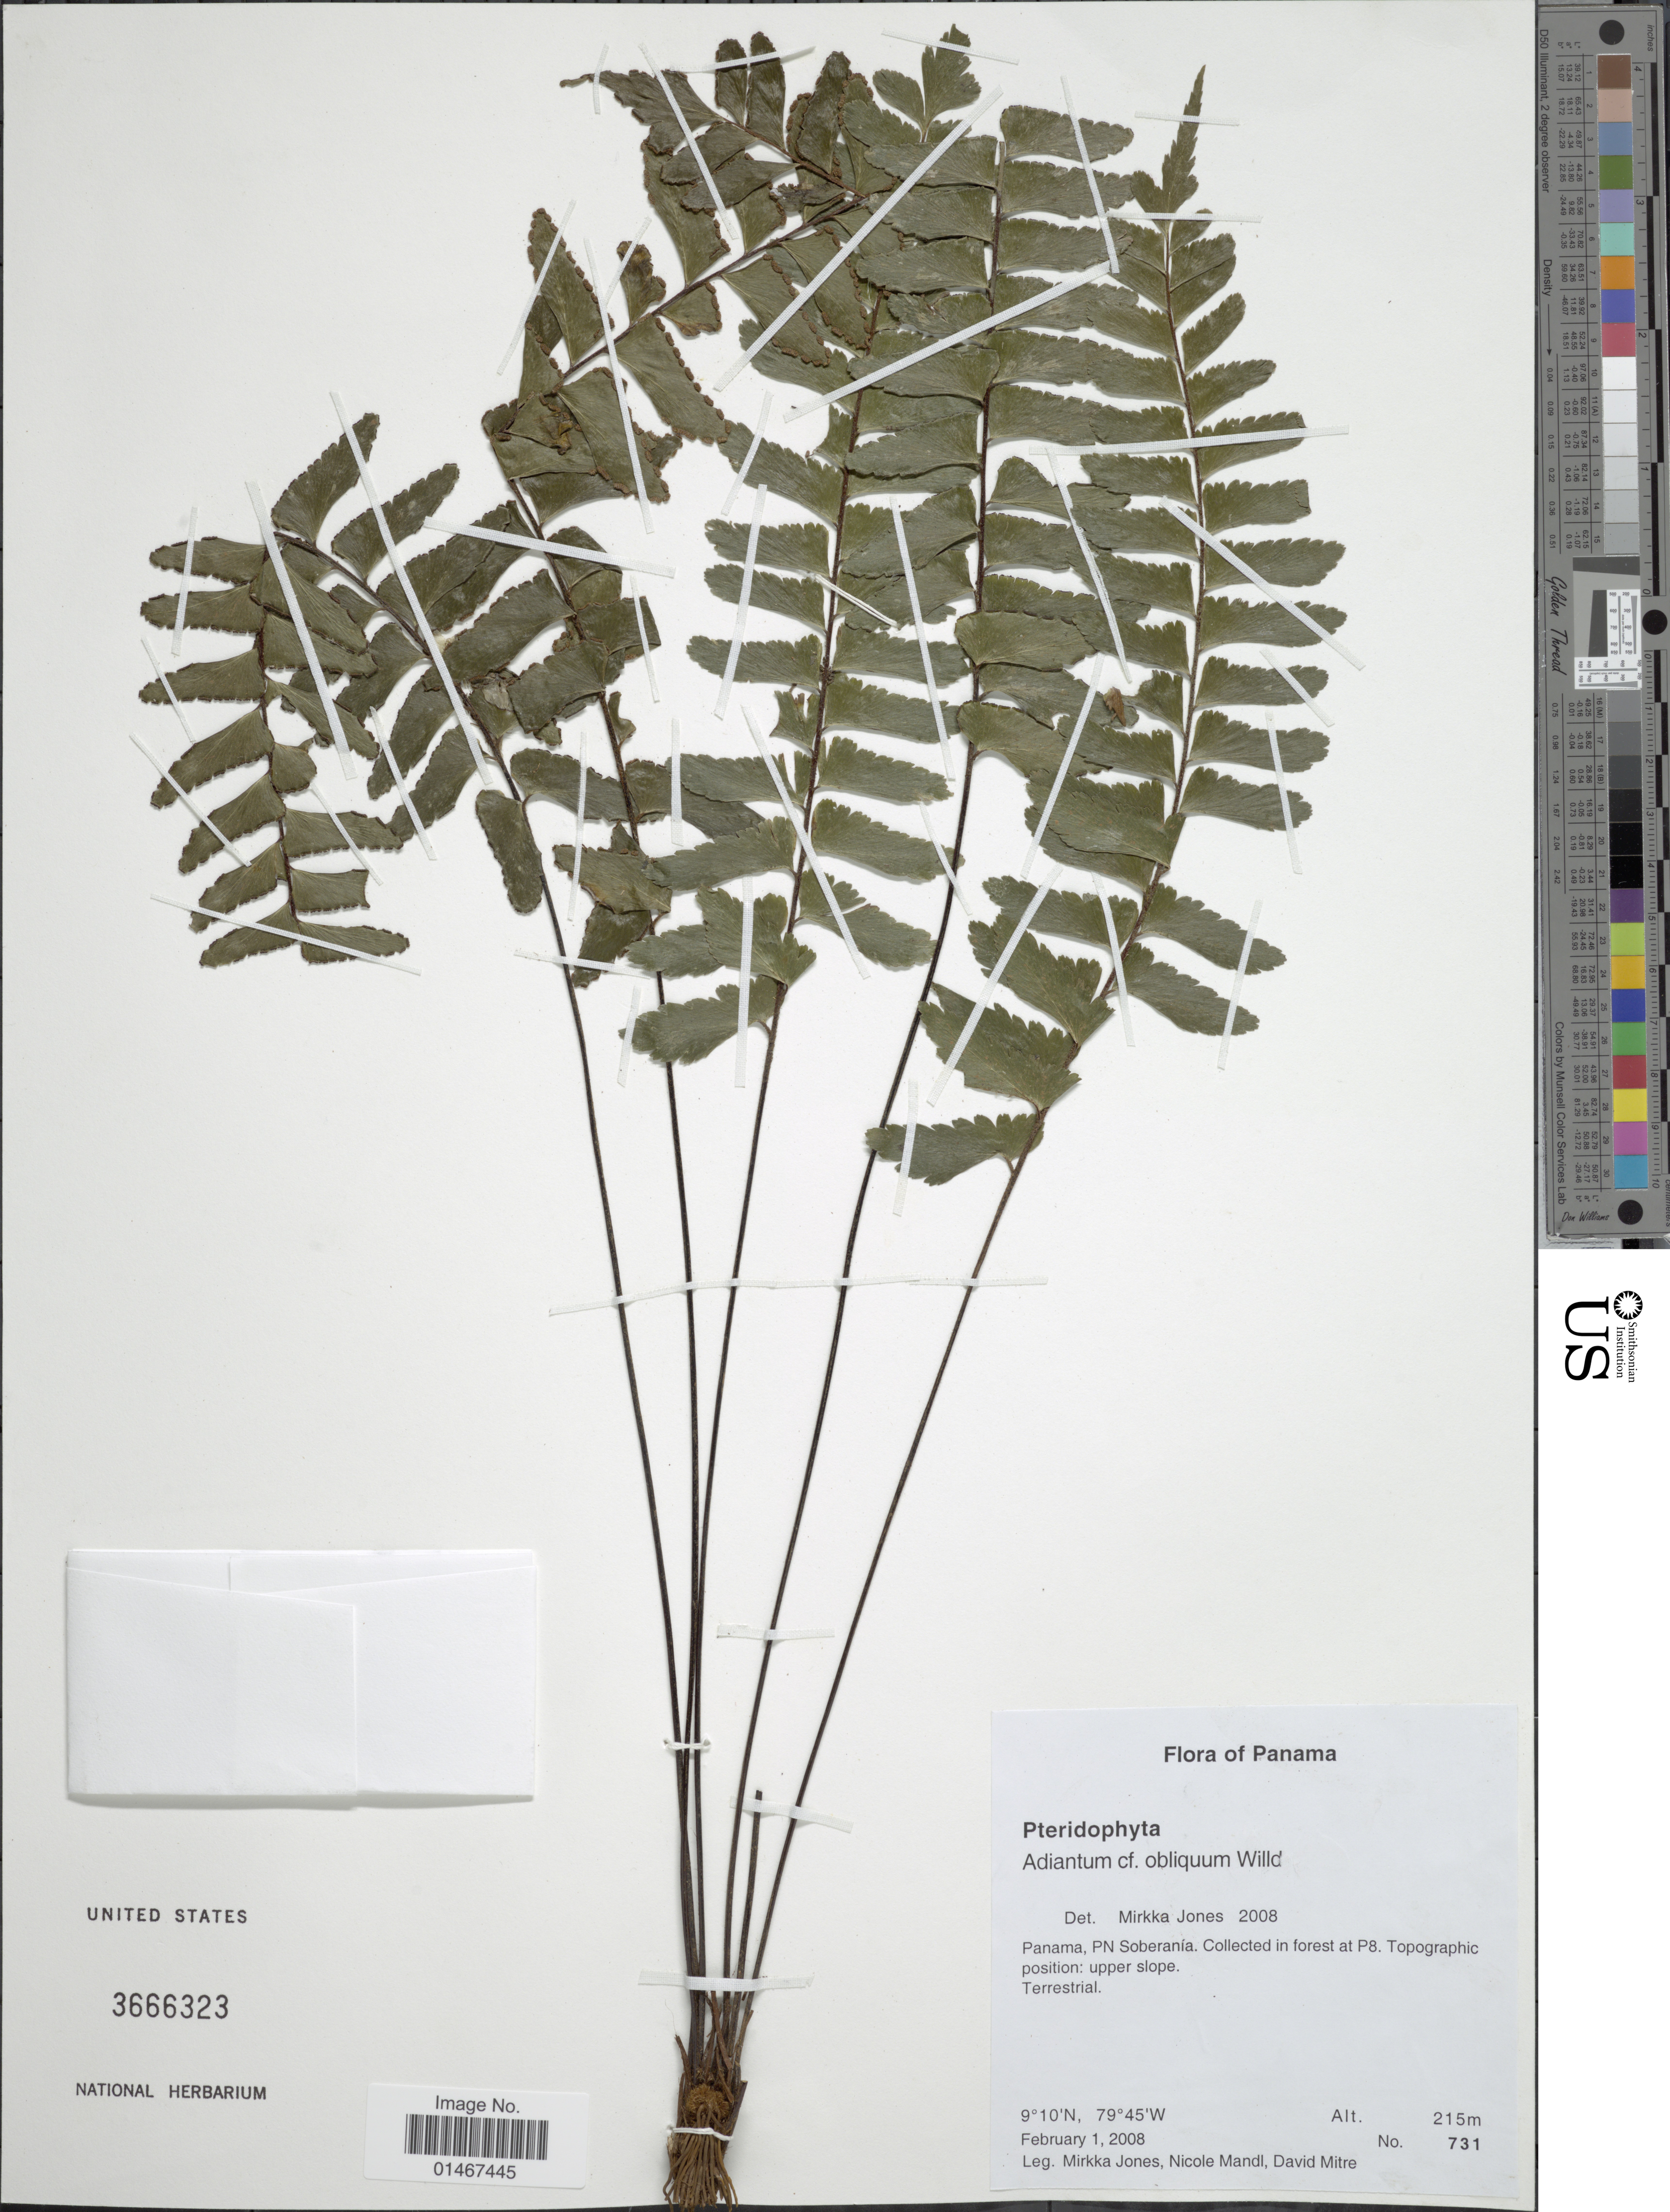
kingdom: Plantae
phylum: Tracheophyta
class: Polypodiopsida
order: Polypodiales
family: Pteridaceae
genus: Adiantum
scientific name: Adiantum obliquum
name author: Willd.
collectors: M. Jones, N. Mandl & D. Mitre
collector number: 731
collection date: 2008-02-01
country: Panama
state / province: Panamá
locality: PN Soberania. In forest at P8.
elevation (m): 215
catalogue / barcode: US 3666323